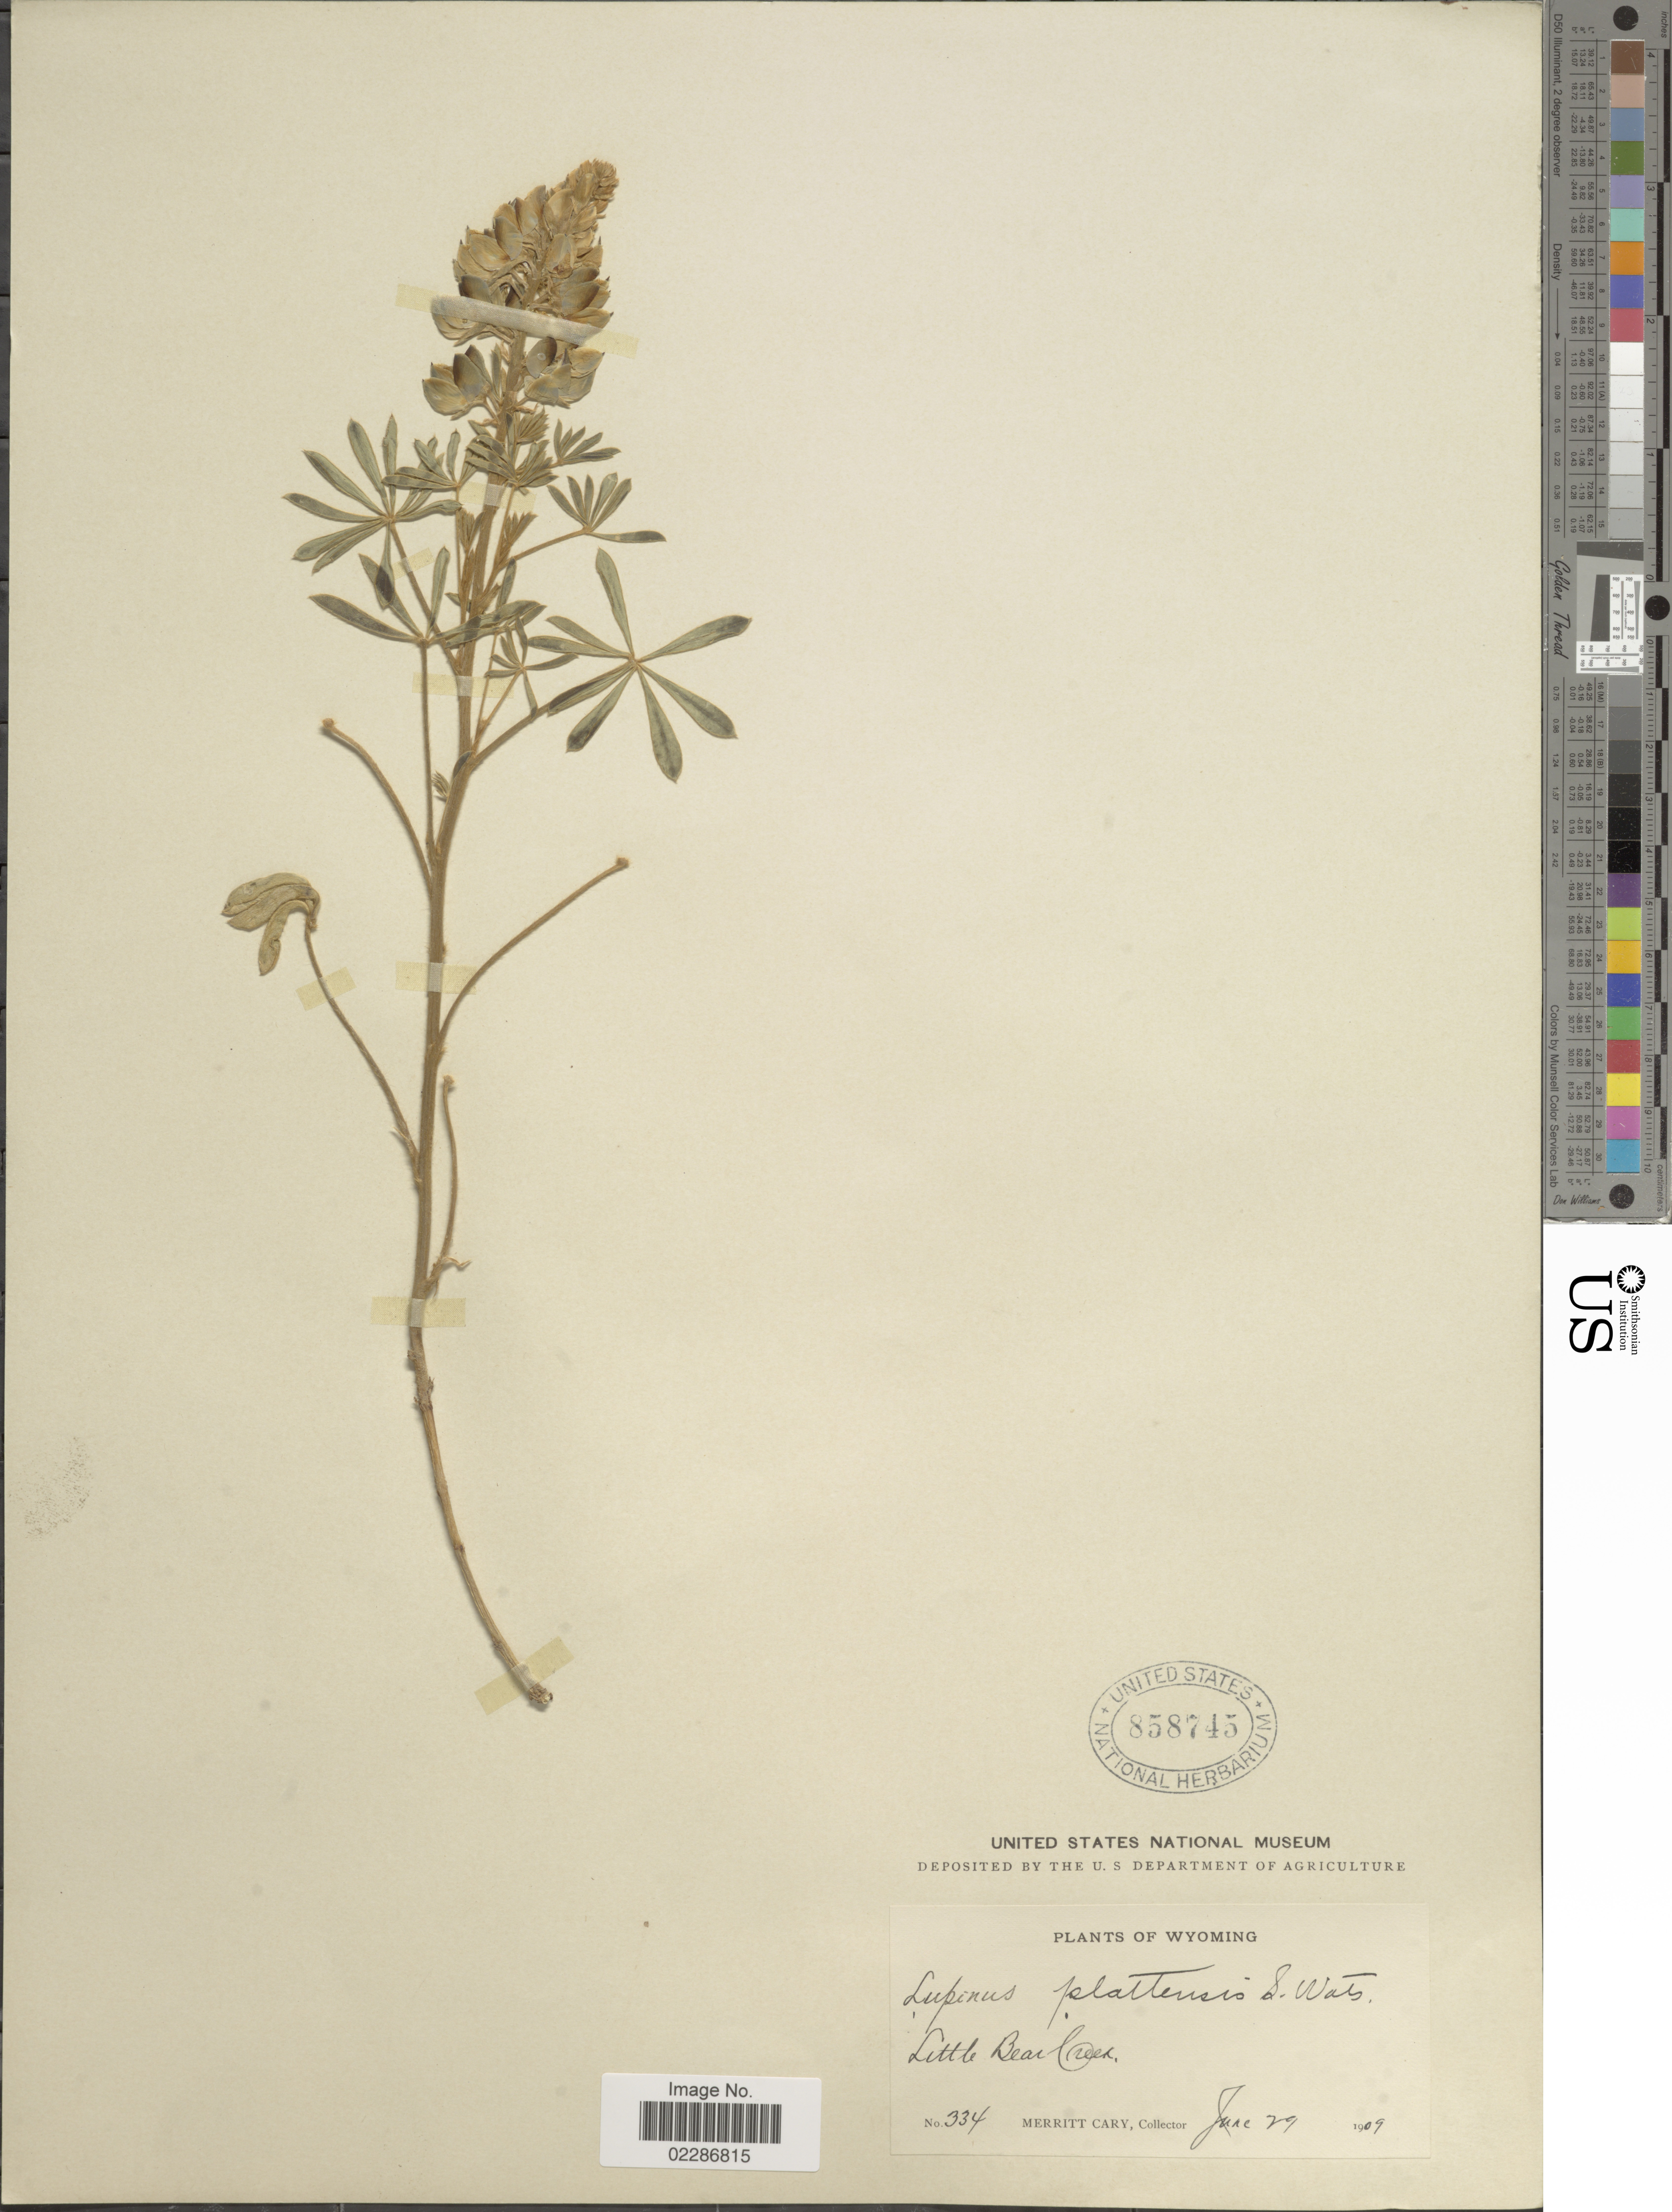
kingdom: Plantae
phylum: Tracheophyta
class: Magnoliopsida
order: Fabales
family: Fabaceae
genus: Lupinus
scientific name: Lupinus plattensis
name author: S. Watson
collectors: M. Cary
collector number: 334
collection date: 1909-06-29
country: United States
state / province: Wyoming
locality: Little Bear Creek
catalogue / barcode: US 858745